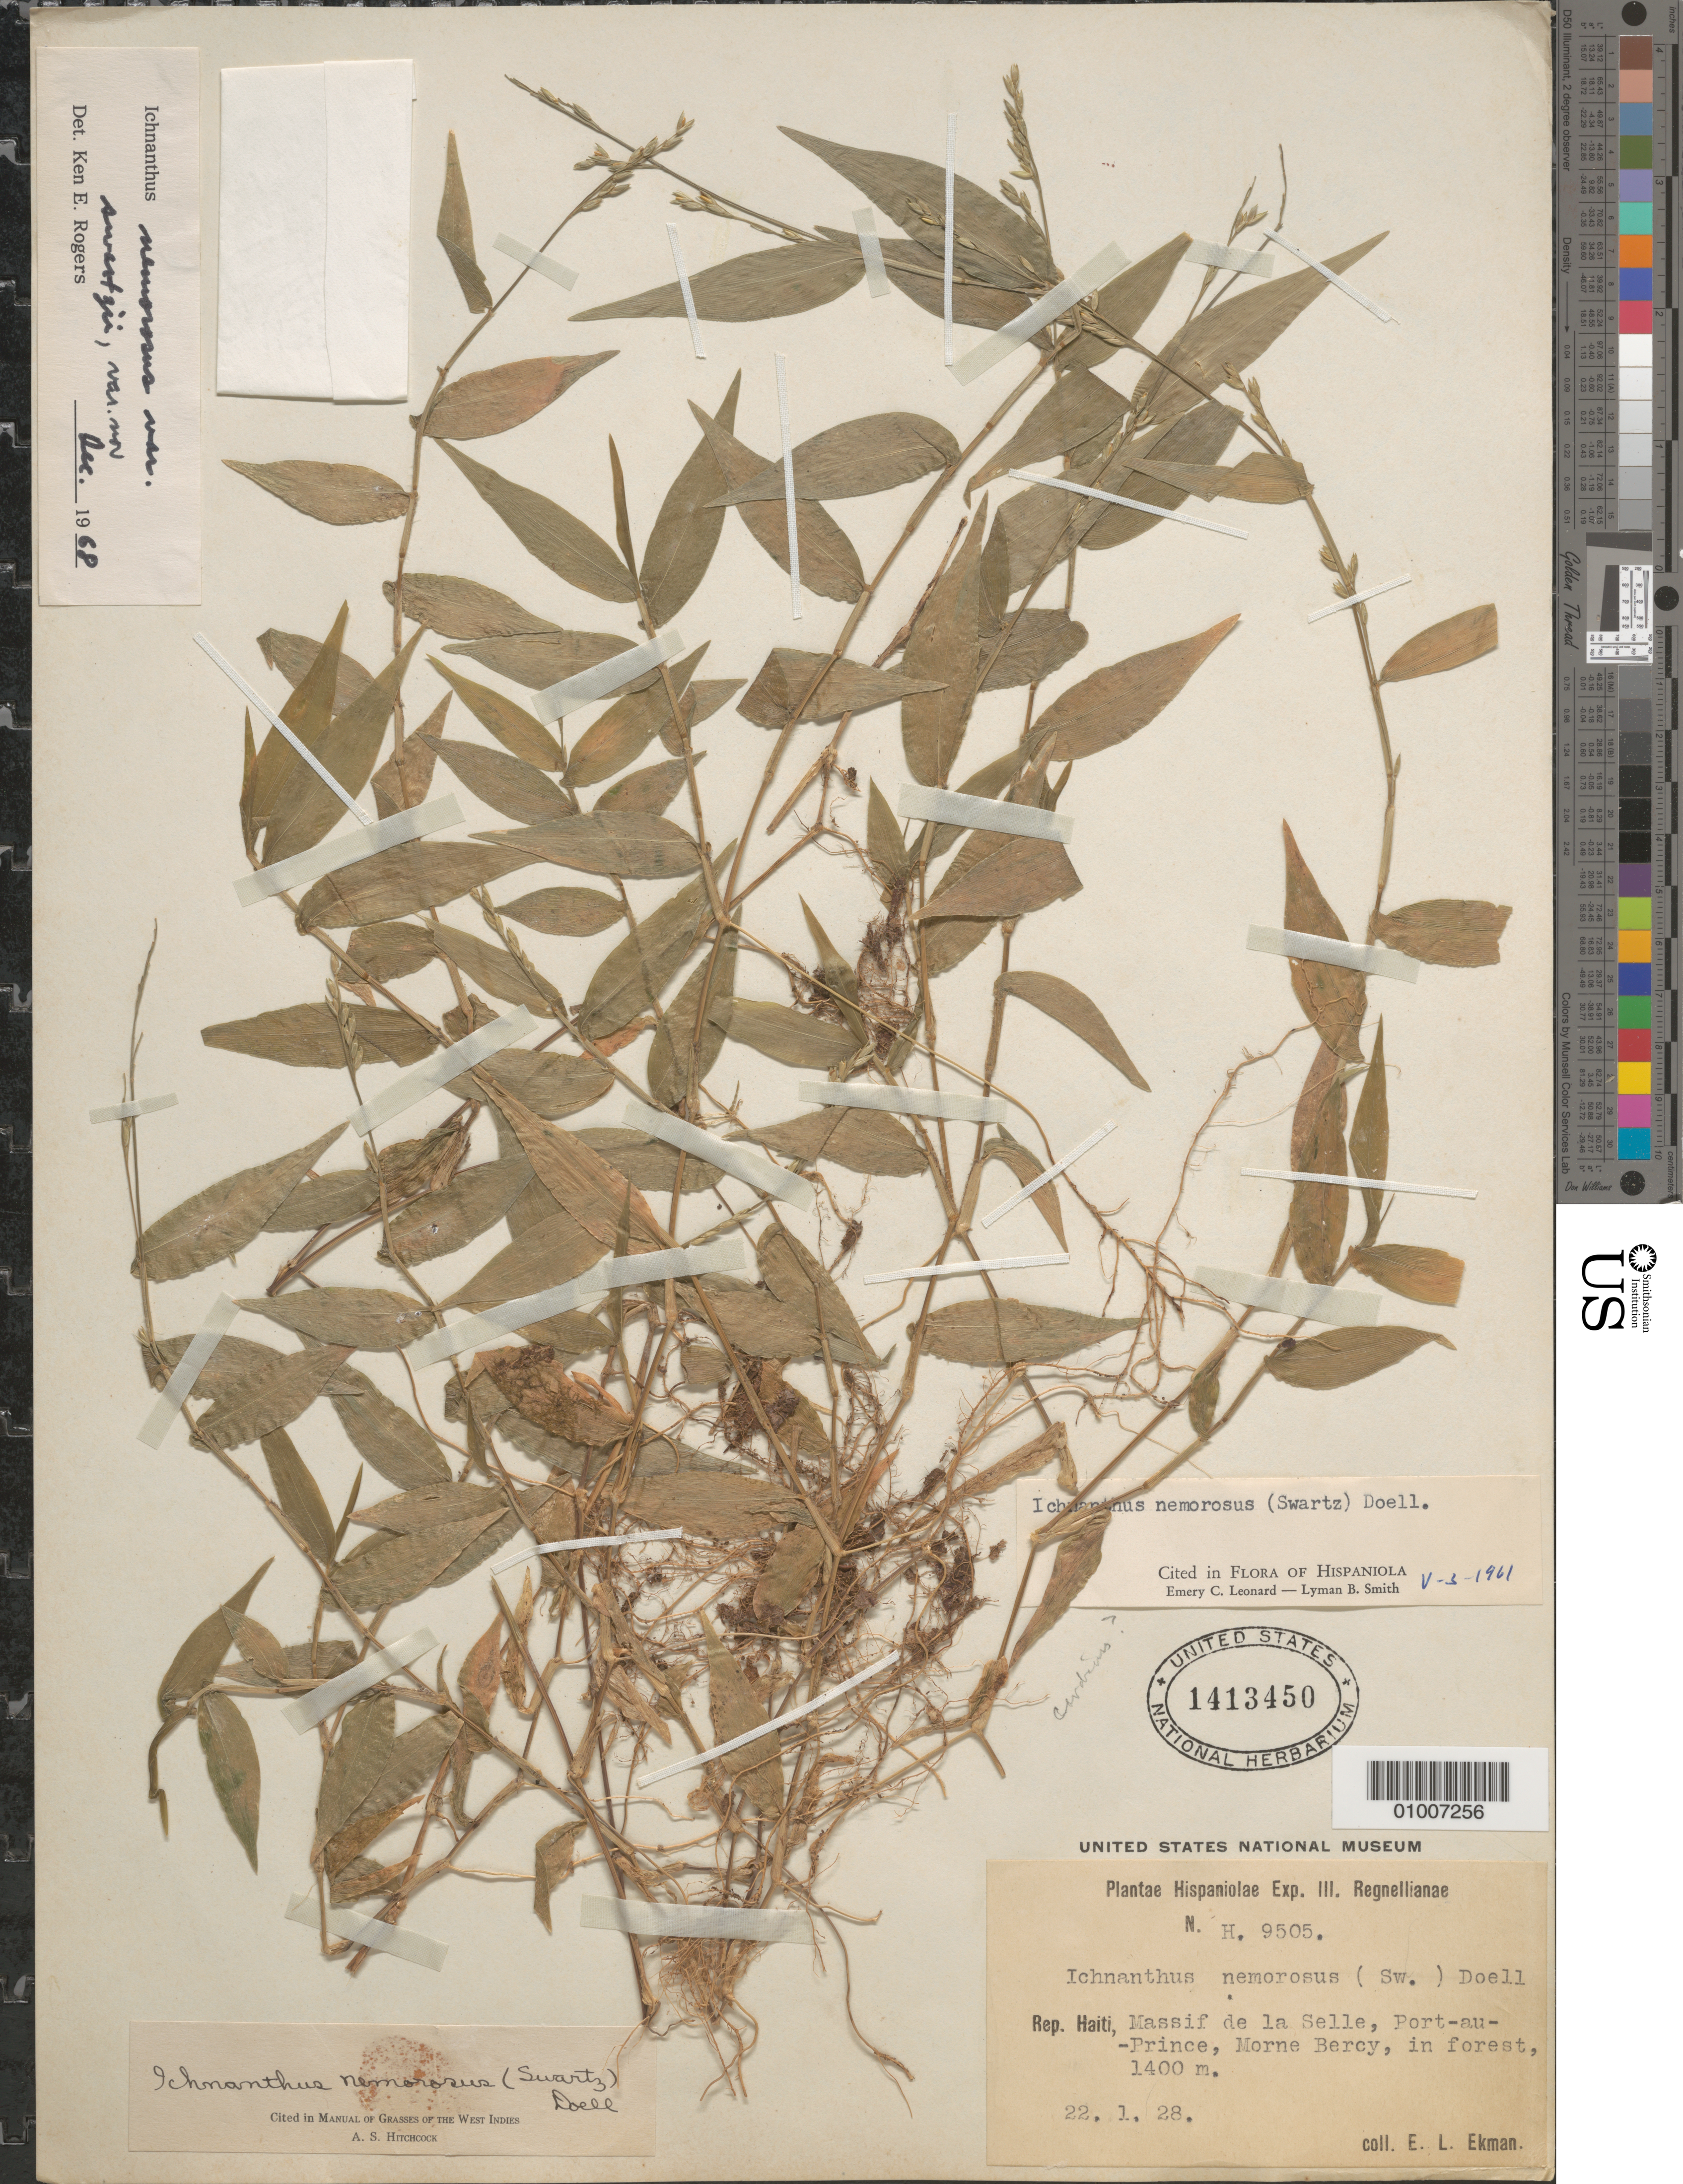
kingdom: Plantae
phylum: Tracheophyta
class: Liliopsida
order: Poales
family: Poaceae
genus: Ichnanthus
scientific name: Ichnanthus nemorosus var. nemorosus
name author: (Sw.) Döll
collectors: E. L. Ekman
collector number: H 9505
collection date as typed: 22 Jan 1928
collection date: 1928-01-22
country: Haiti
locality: Port-au-Prince, Massif de la Selle, Morne Bercy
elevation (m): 1400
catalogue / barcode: US 1413450